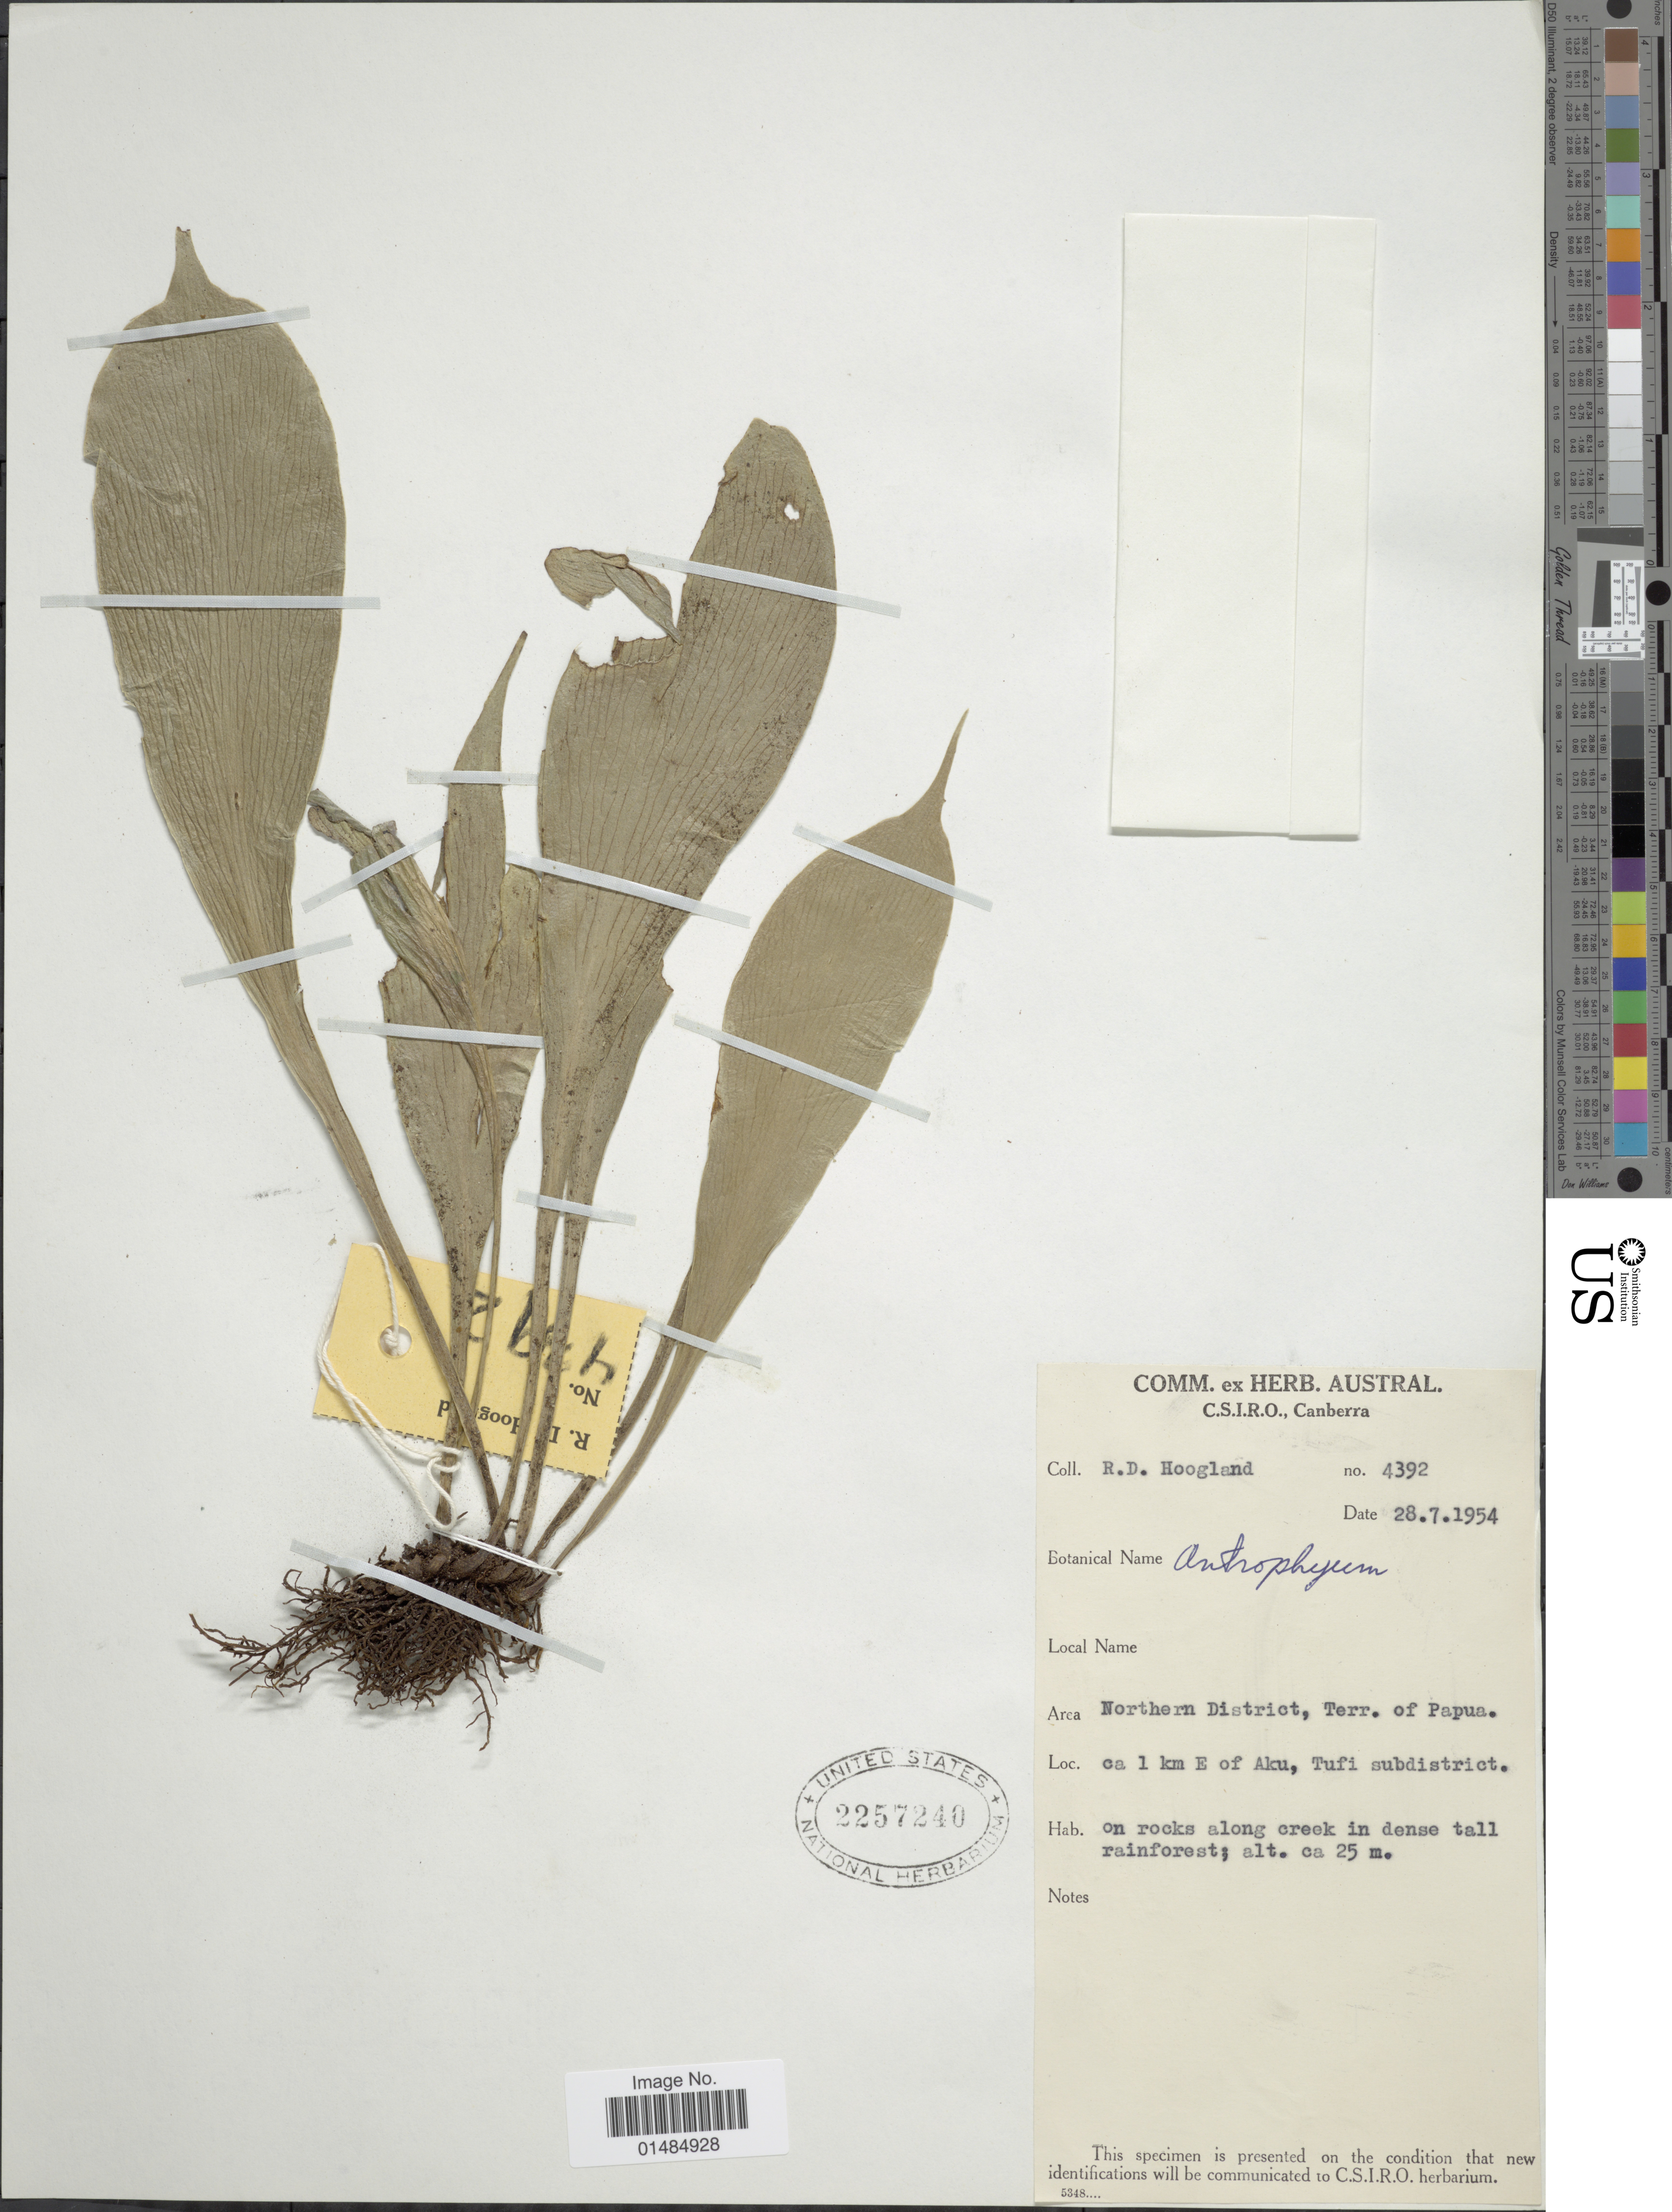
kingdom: Plantae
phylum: Tracheophyta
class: Polypodiopsida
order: Polypodiales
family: Pteridaceae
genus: Antrophyum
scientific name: Antrophyum sp.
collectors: R. D. Hoogland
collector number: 4392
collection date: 1954-07-28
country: Papua New Guinea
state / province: Northern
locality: Northern District, Terr. of Papua, ca 1km E of Aku, Tufi subdistrict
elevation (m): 25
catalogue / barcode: US 2257240